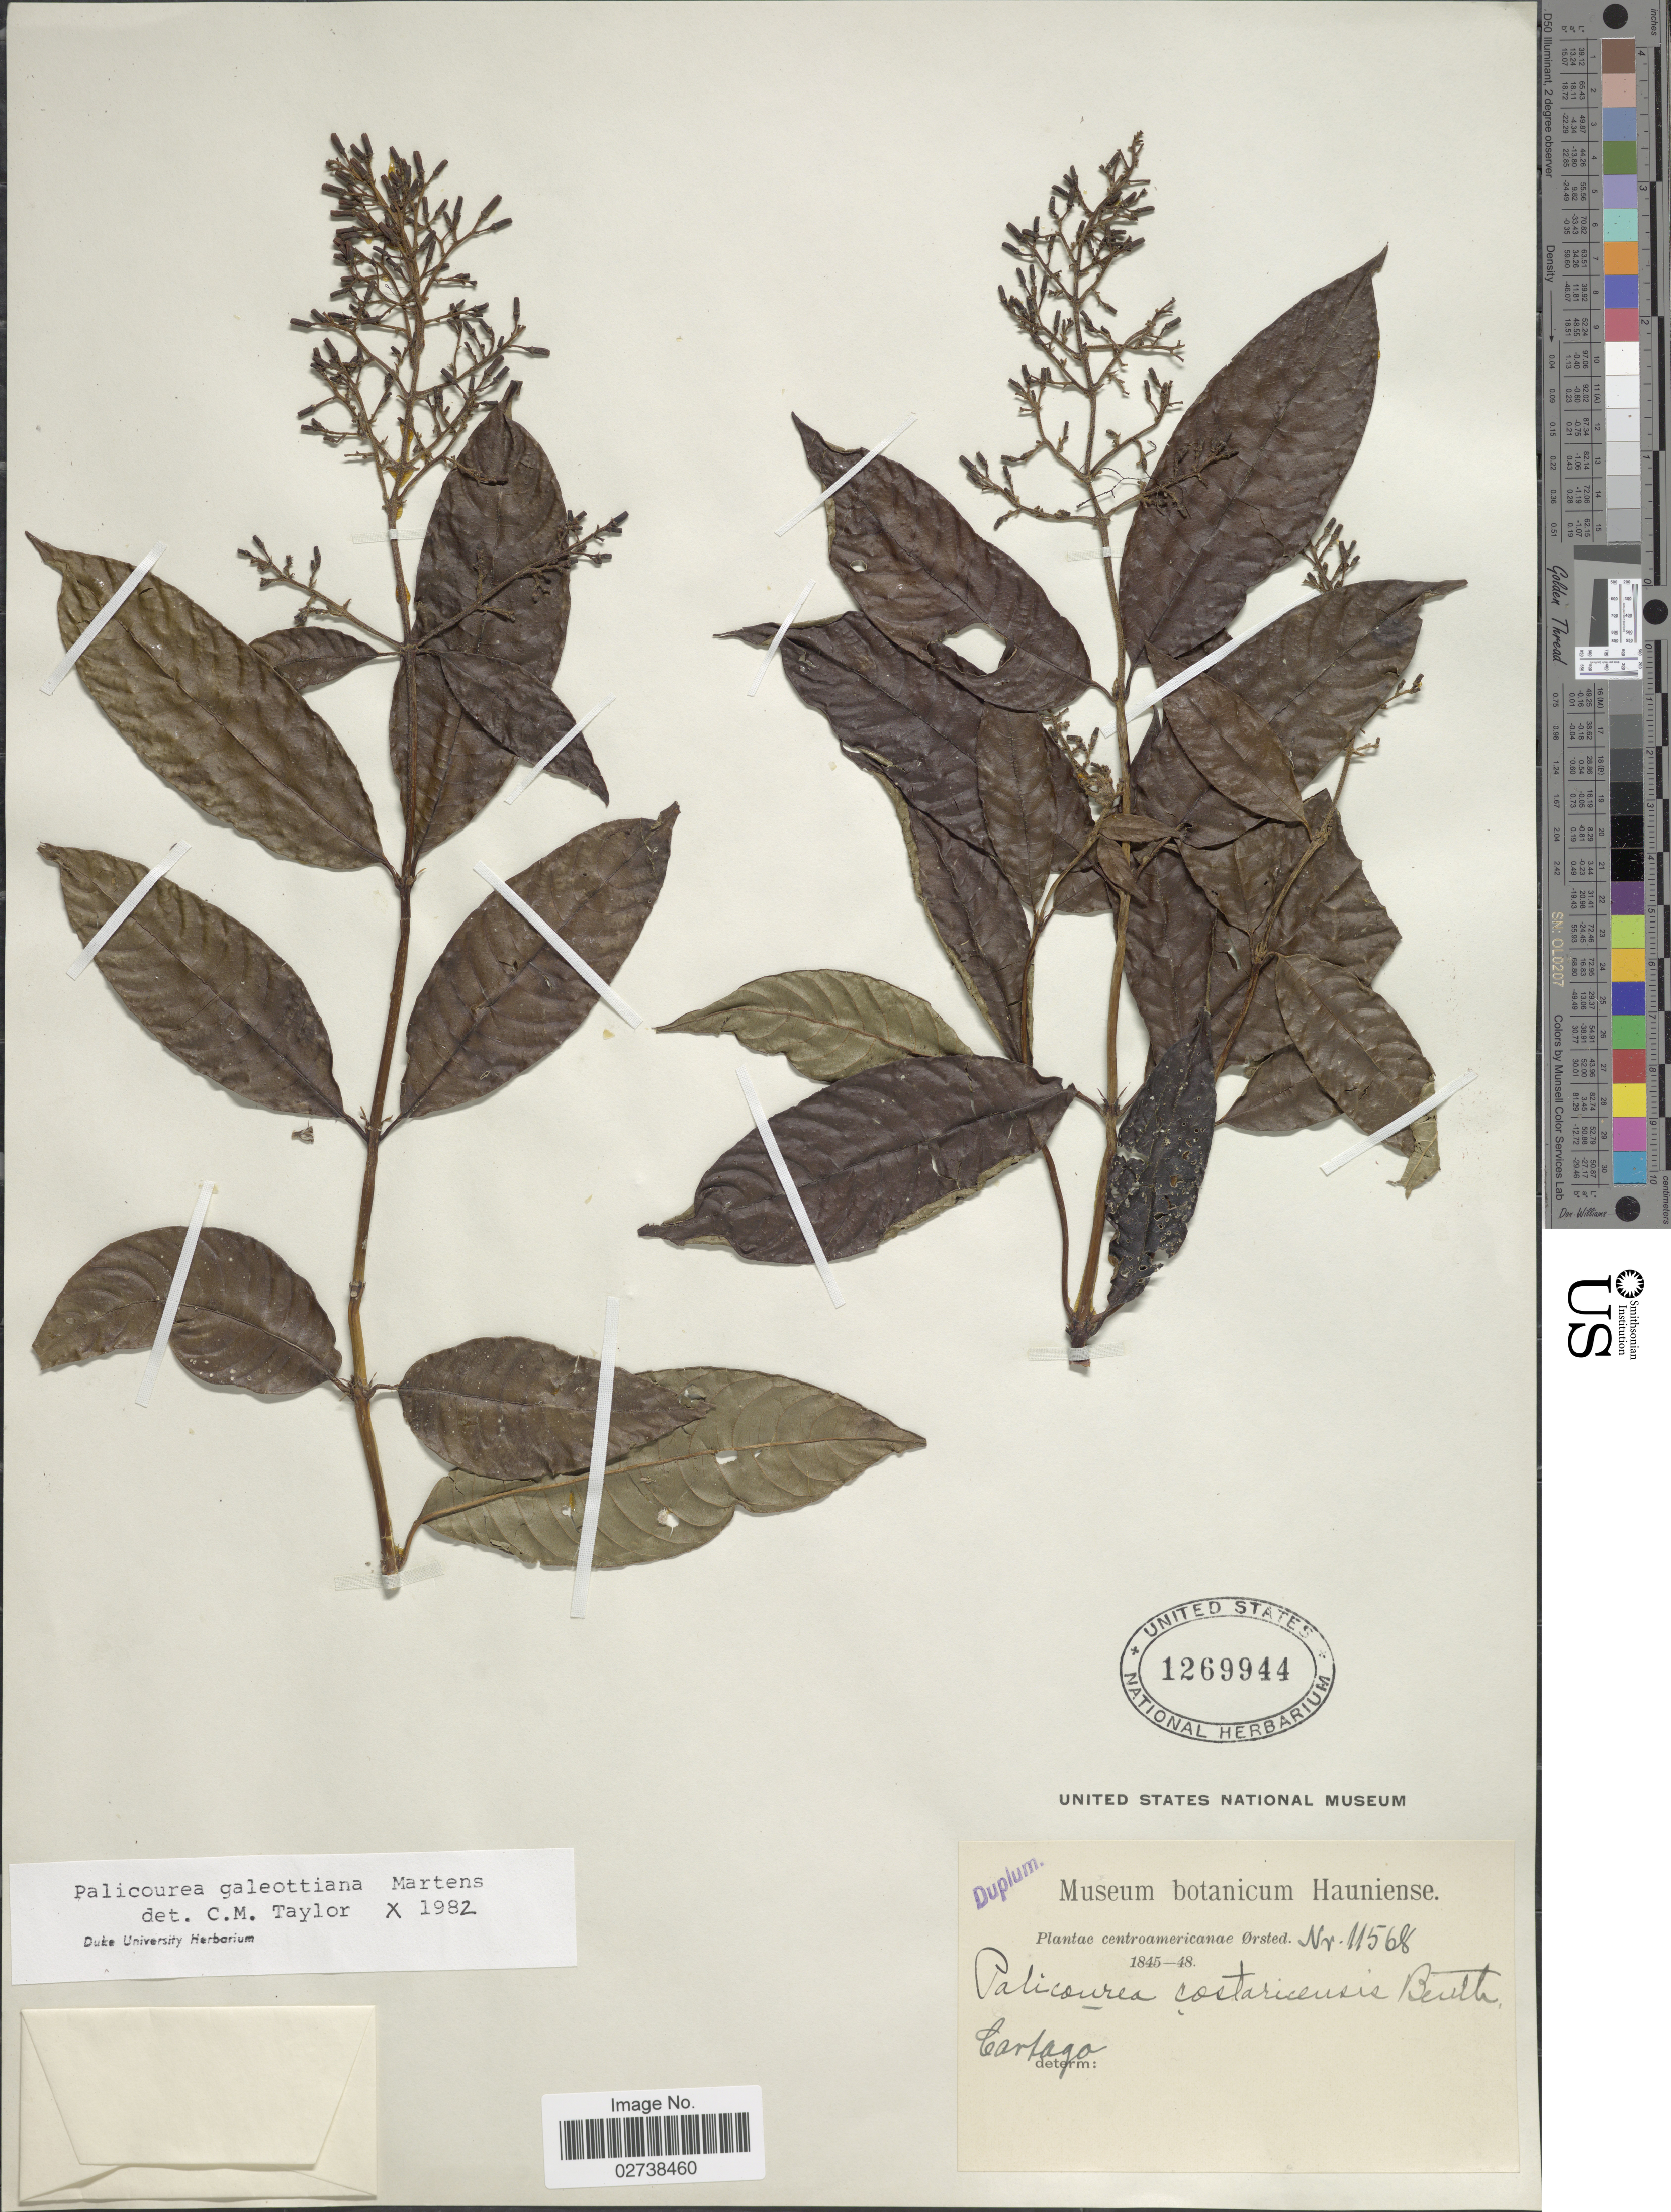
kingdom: Plantae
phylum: Tracheophyta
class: Magnoliopsida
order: Gentianales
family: Rubiaceae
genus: Palicourea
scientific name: Palicourea galeottiana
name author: M. Martens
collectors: Ørsted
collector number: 11568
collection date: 1845/1848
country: Costa Rica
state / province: Cartago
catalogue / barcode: US 1269944